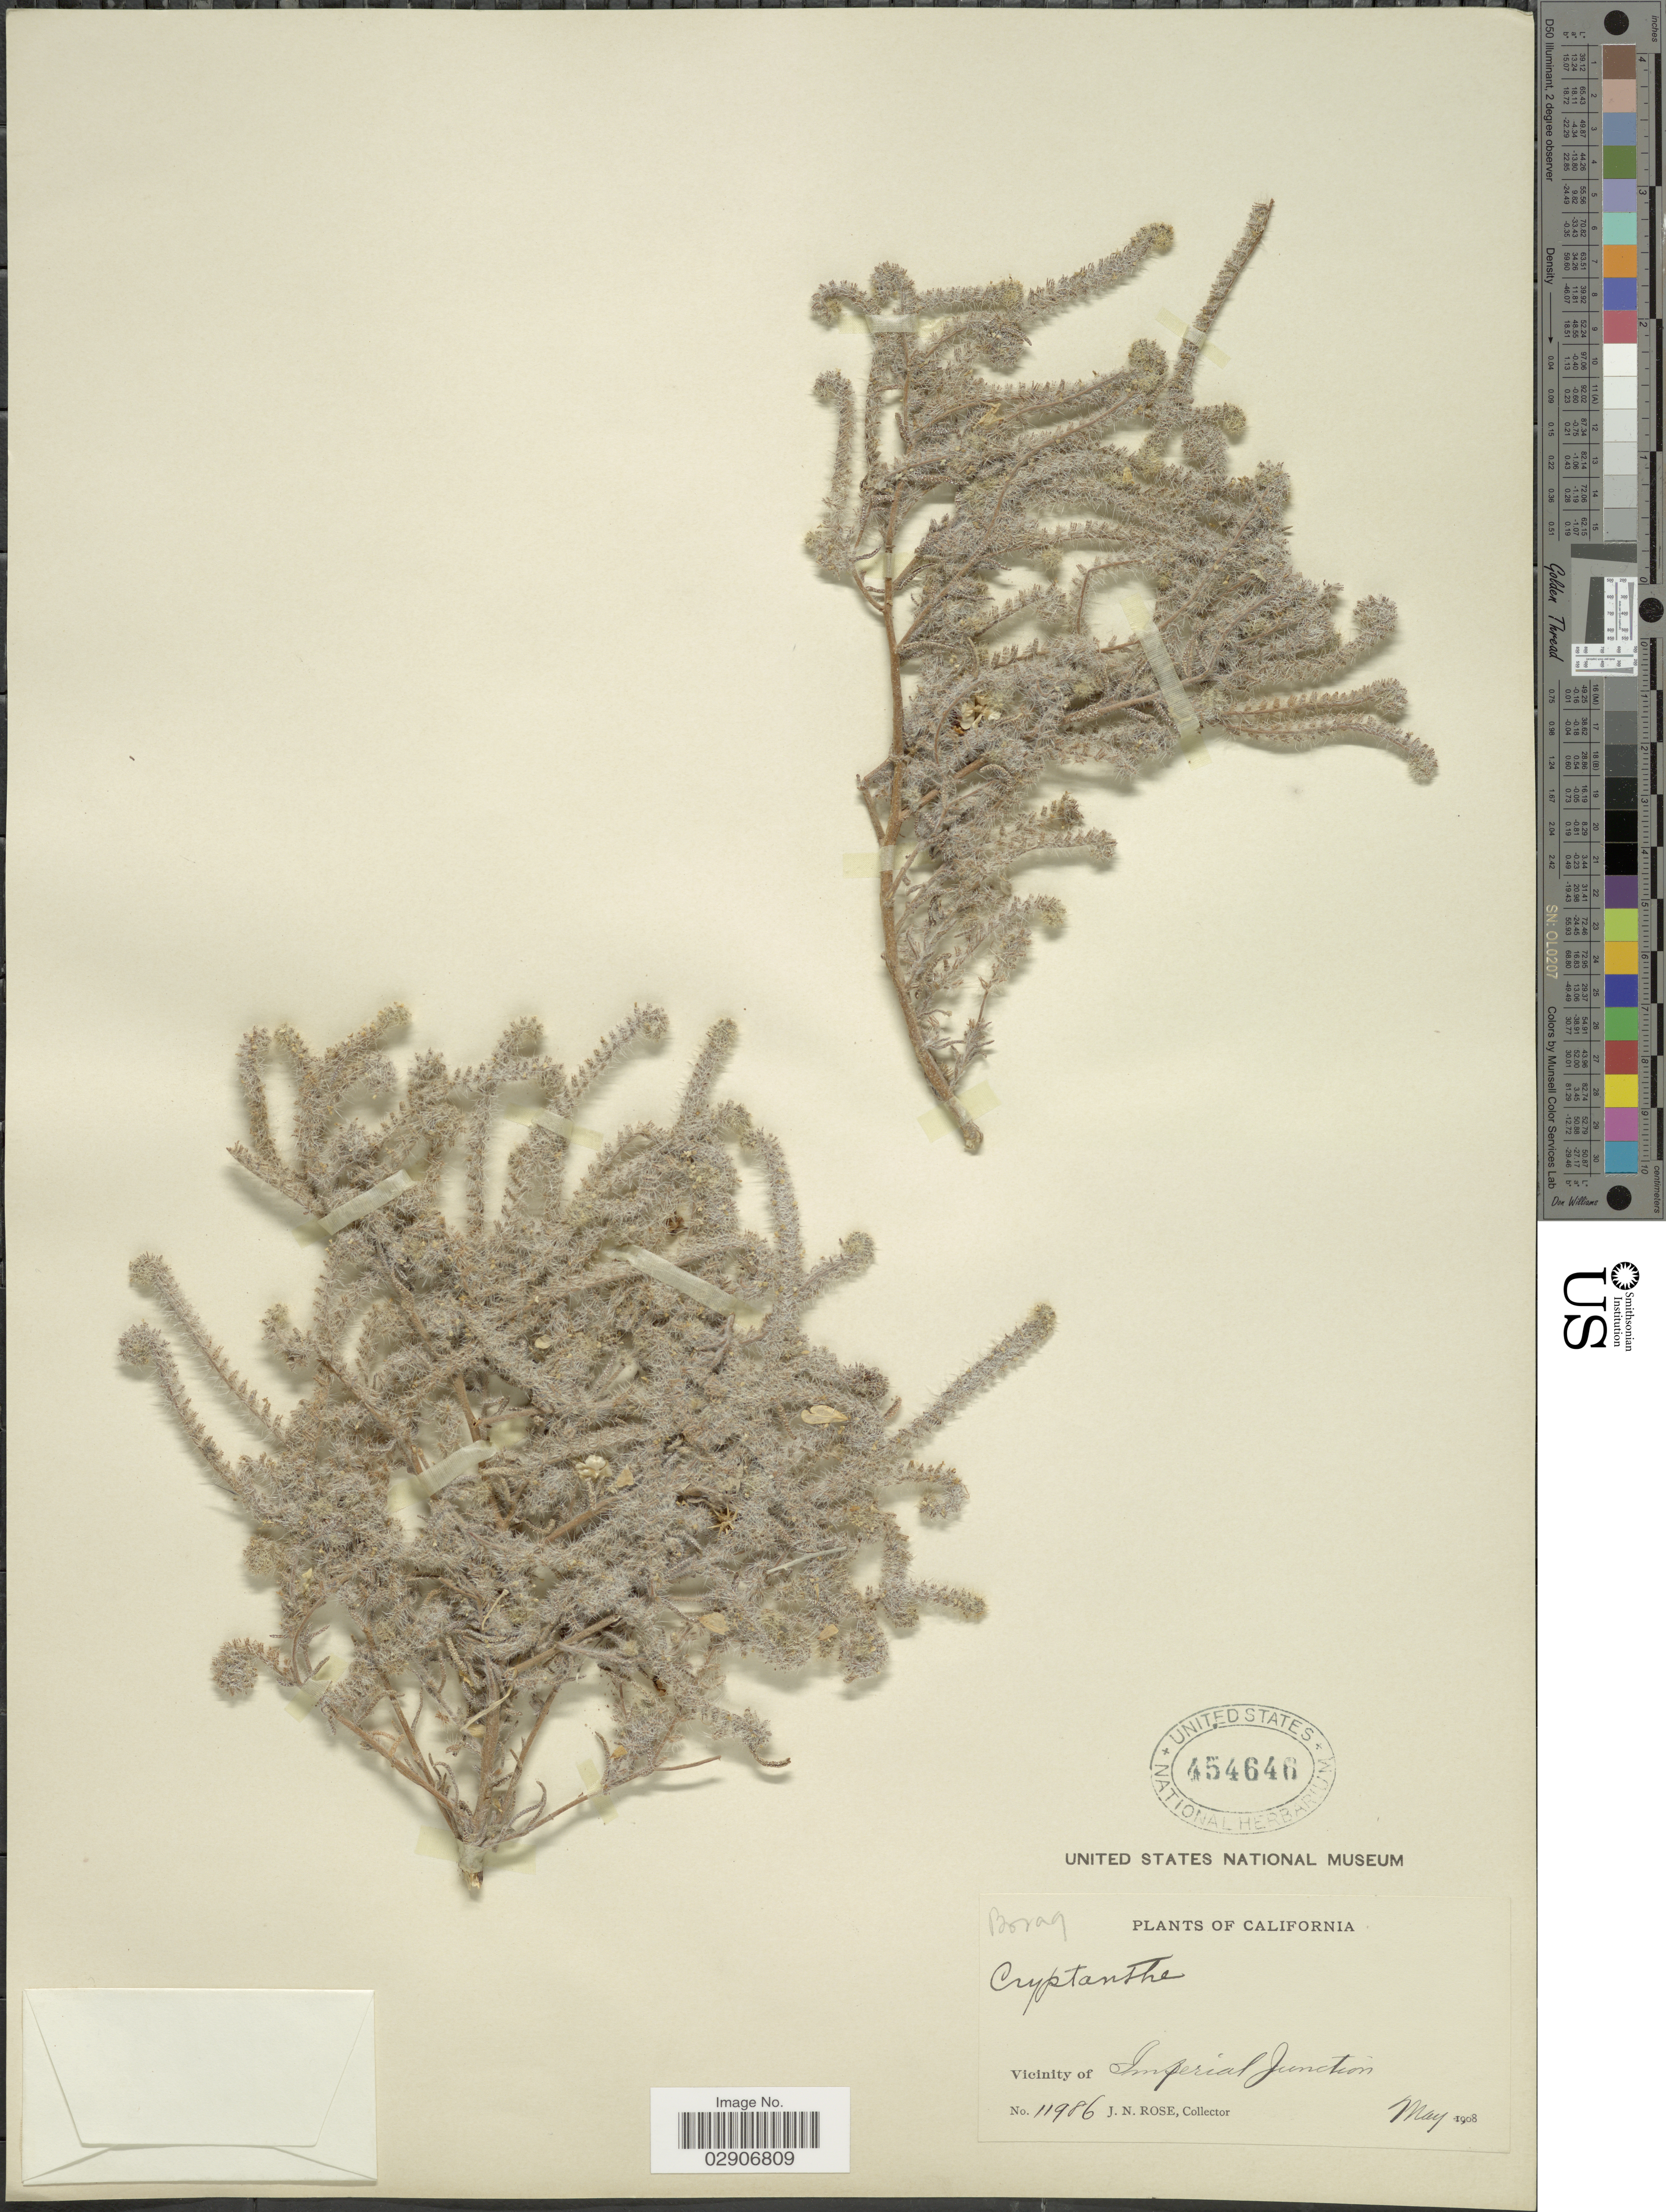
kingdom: Plantae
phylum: Tracheophyta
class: Magnoliopsida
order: Boraginales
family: Boraginaceae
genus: Cryptantha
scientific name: Cryptantha angustifolia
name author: (Torr.) Greene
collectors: J. N. Rose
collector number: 11986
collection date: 1908-05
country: United States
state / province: California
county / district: Imperial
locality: Vicinity of Imperial Junction.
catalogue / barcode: US 454646